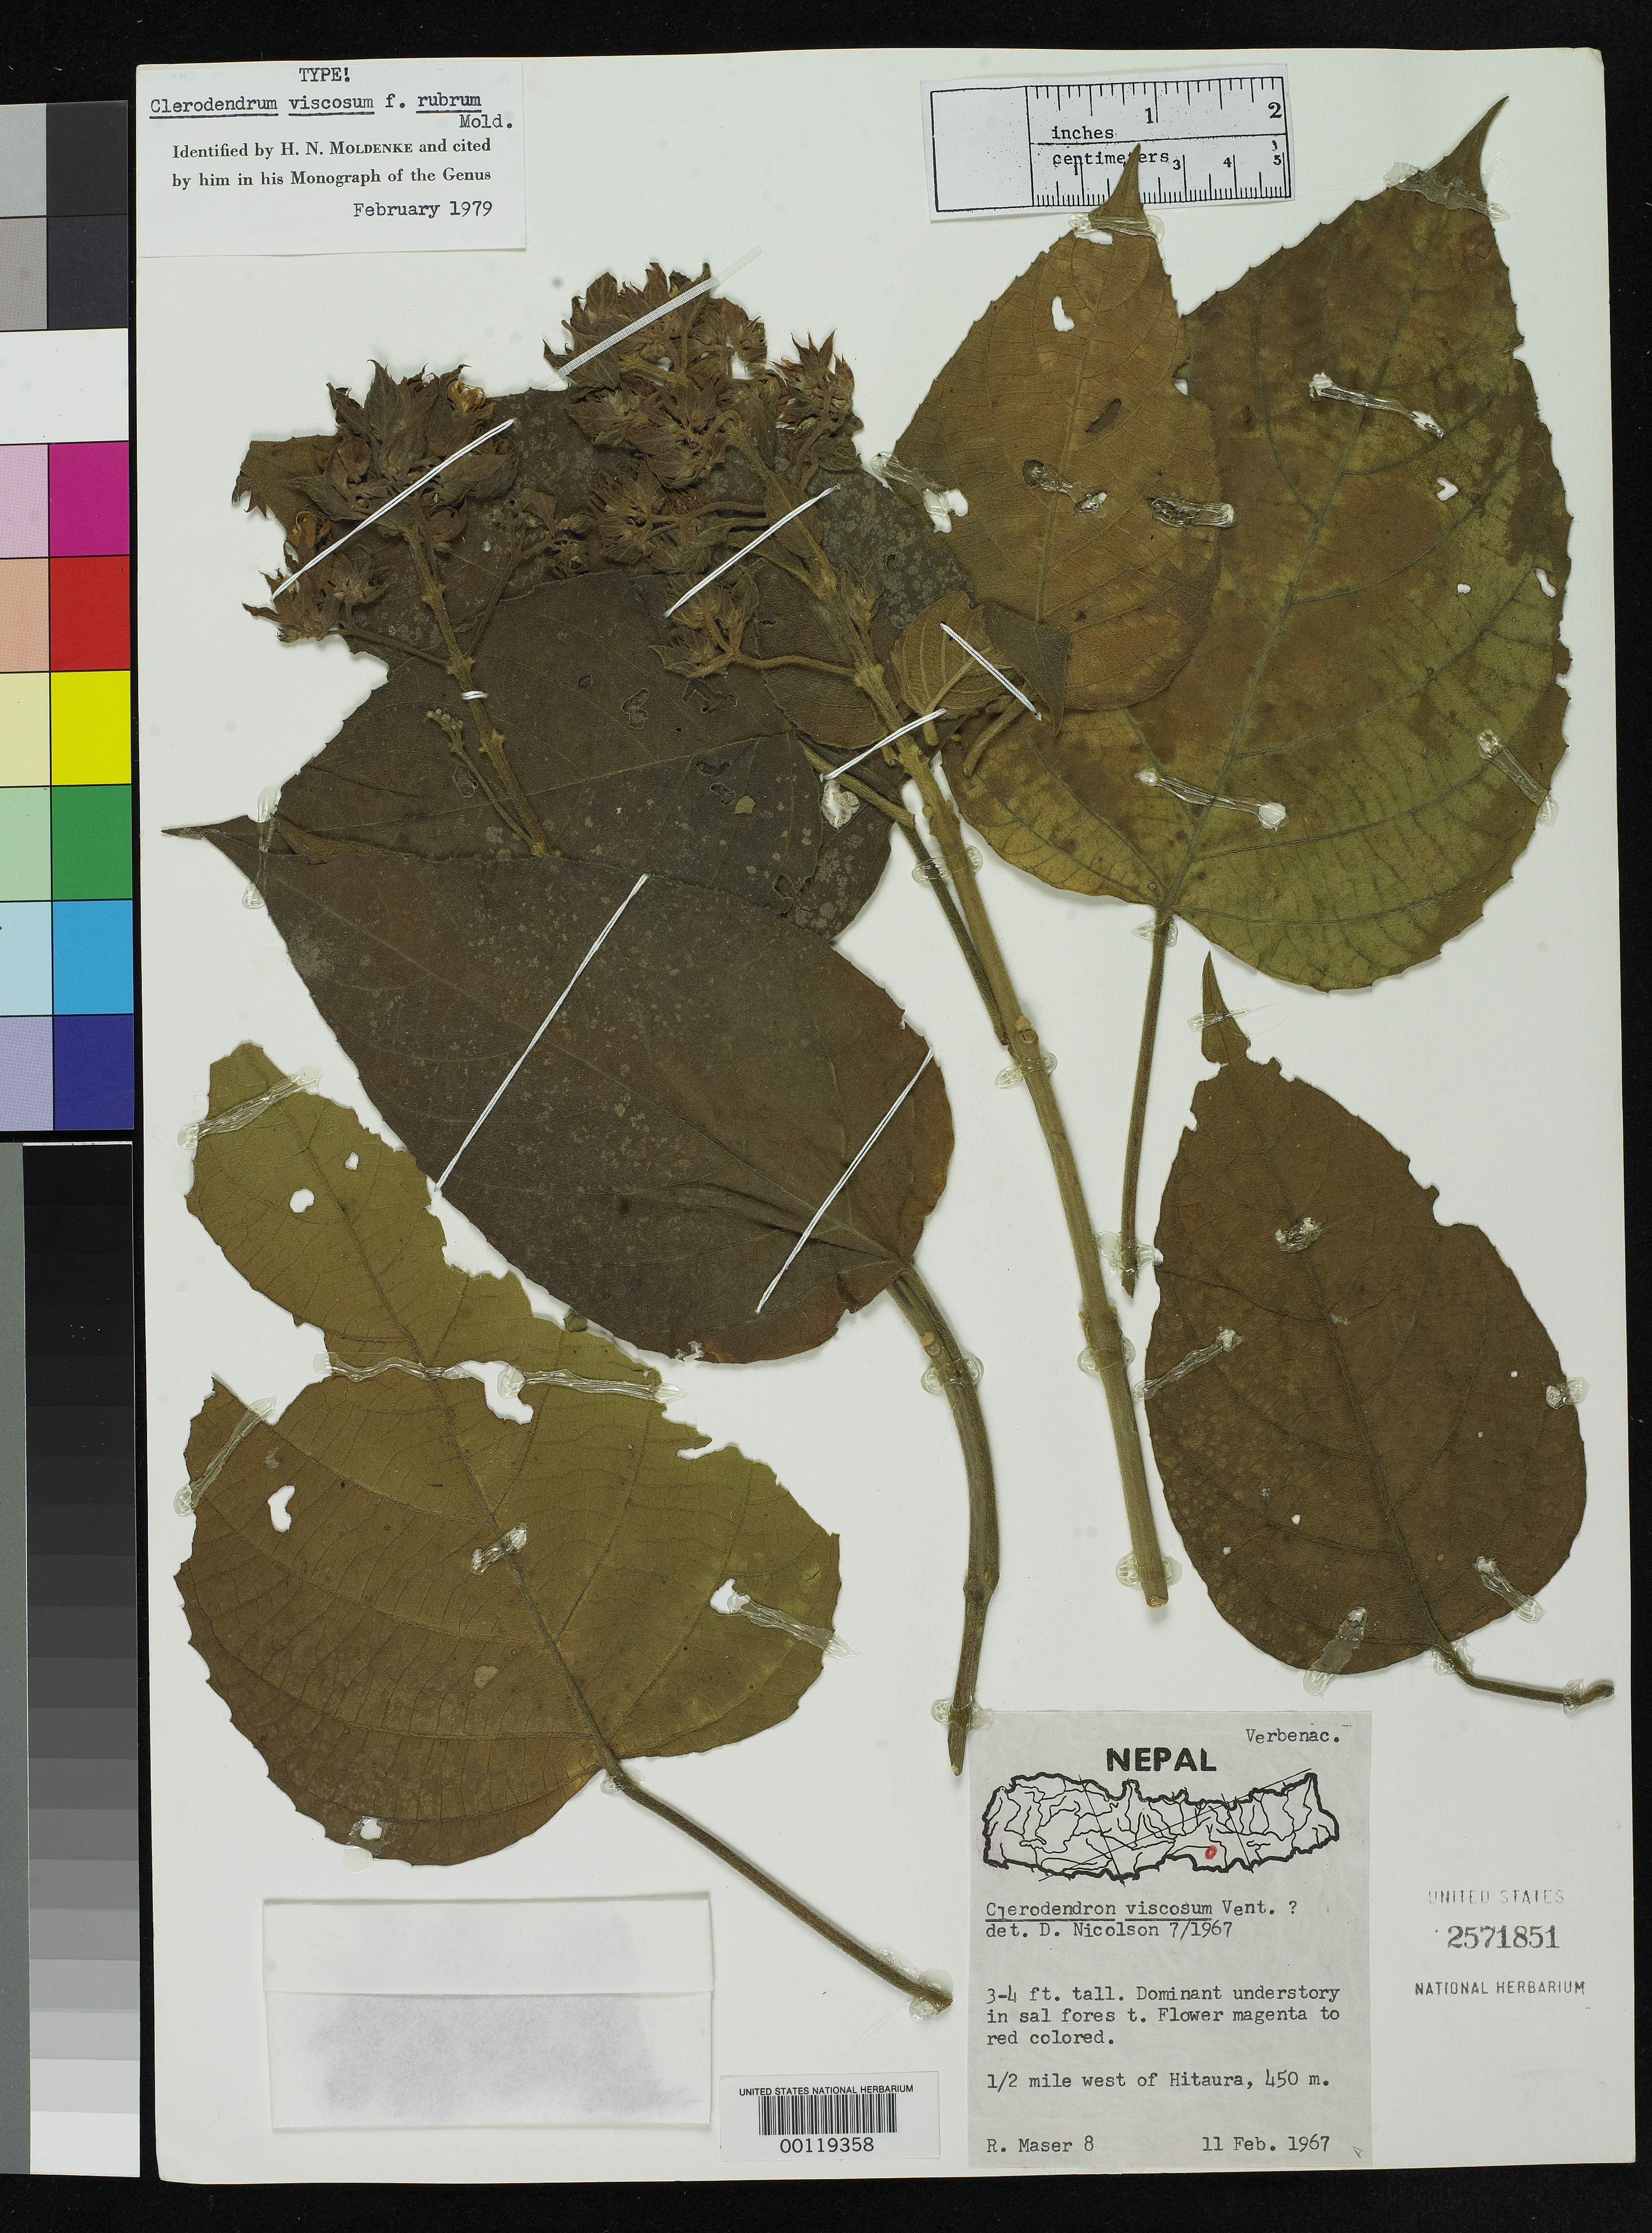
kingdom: Plantae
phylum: Tracheophyta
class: Magnoliopsida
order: Lamiales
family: Lamiaceae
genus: Clerodendrum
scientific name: Clerodendrum viscosun f. rubrum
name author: Moldenke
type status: Holotype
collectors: R. Maser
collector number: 8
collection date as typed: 11 Feb 1967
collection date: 1967-02-11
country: Nepal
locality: West of Hitaura.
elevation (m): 450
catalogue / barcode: US 2571851